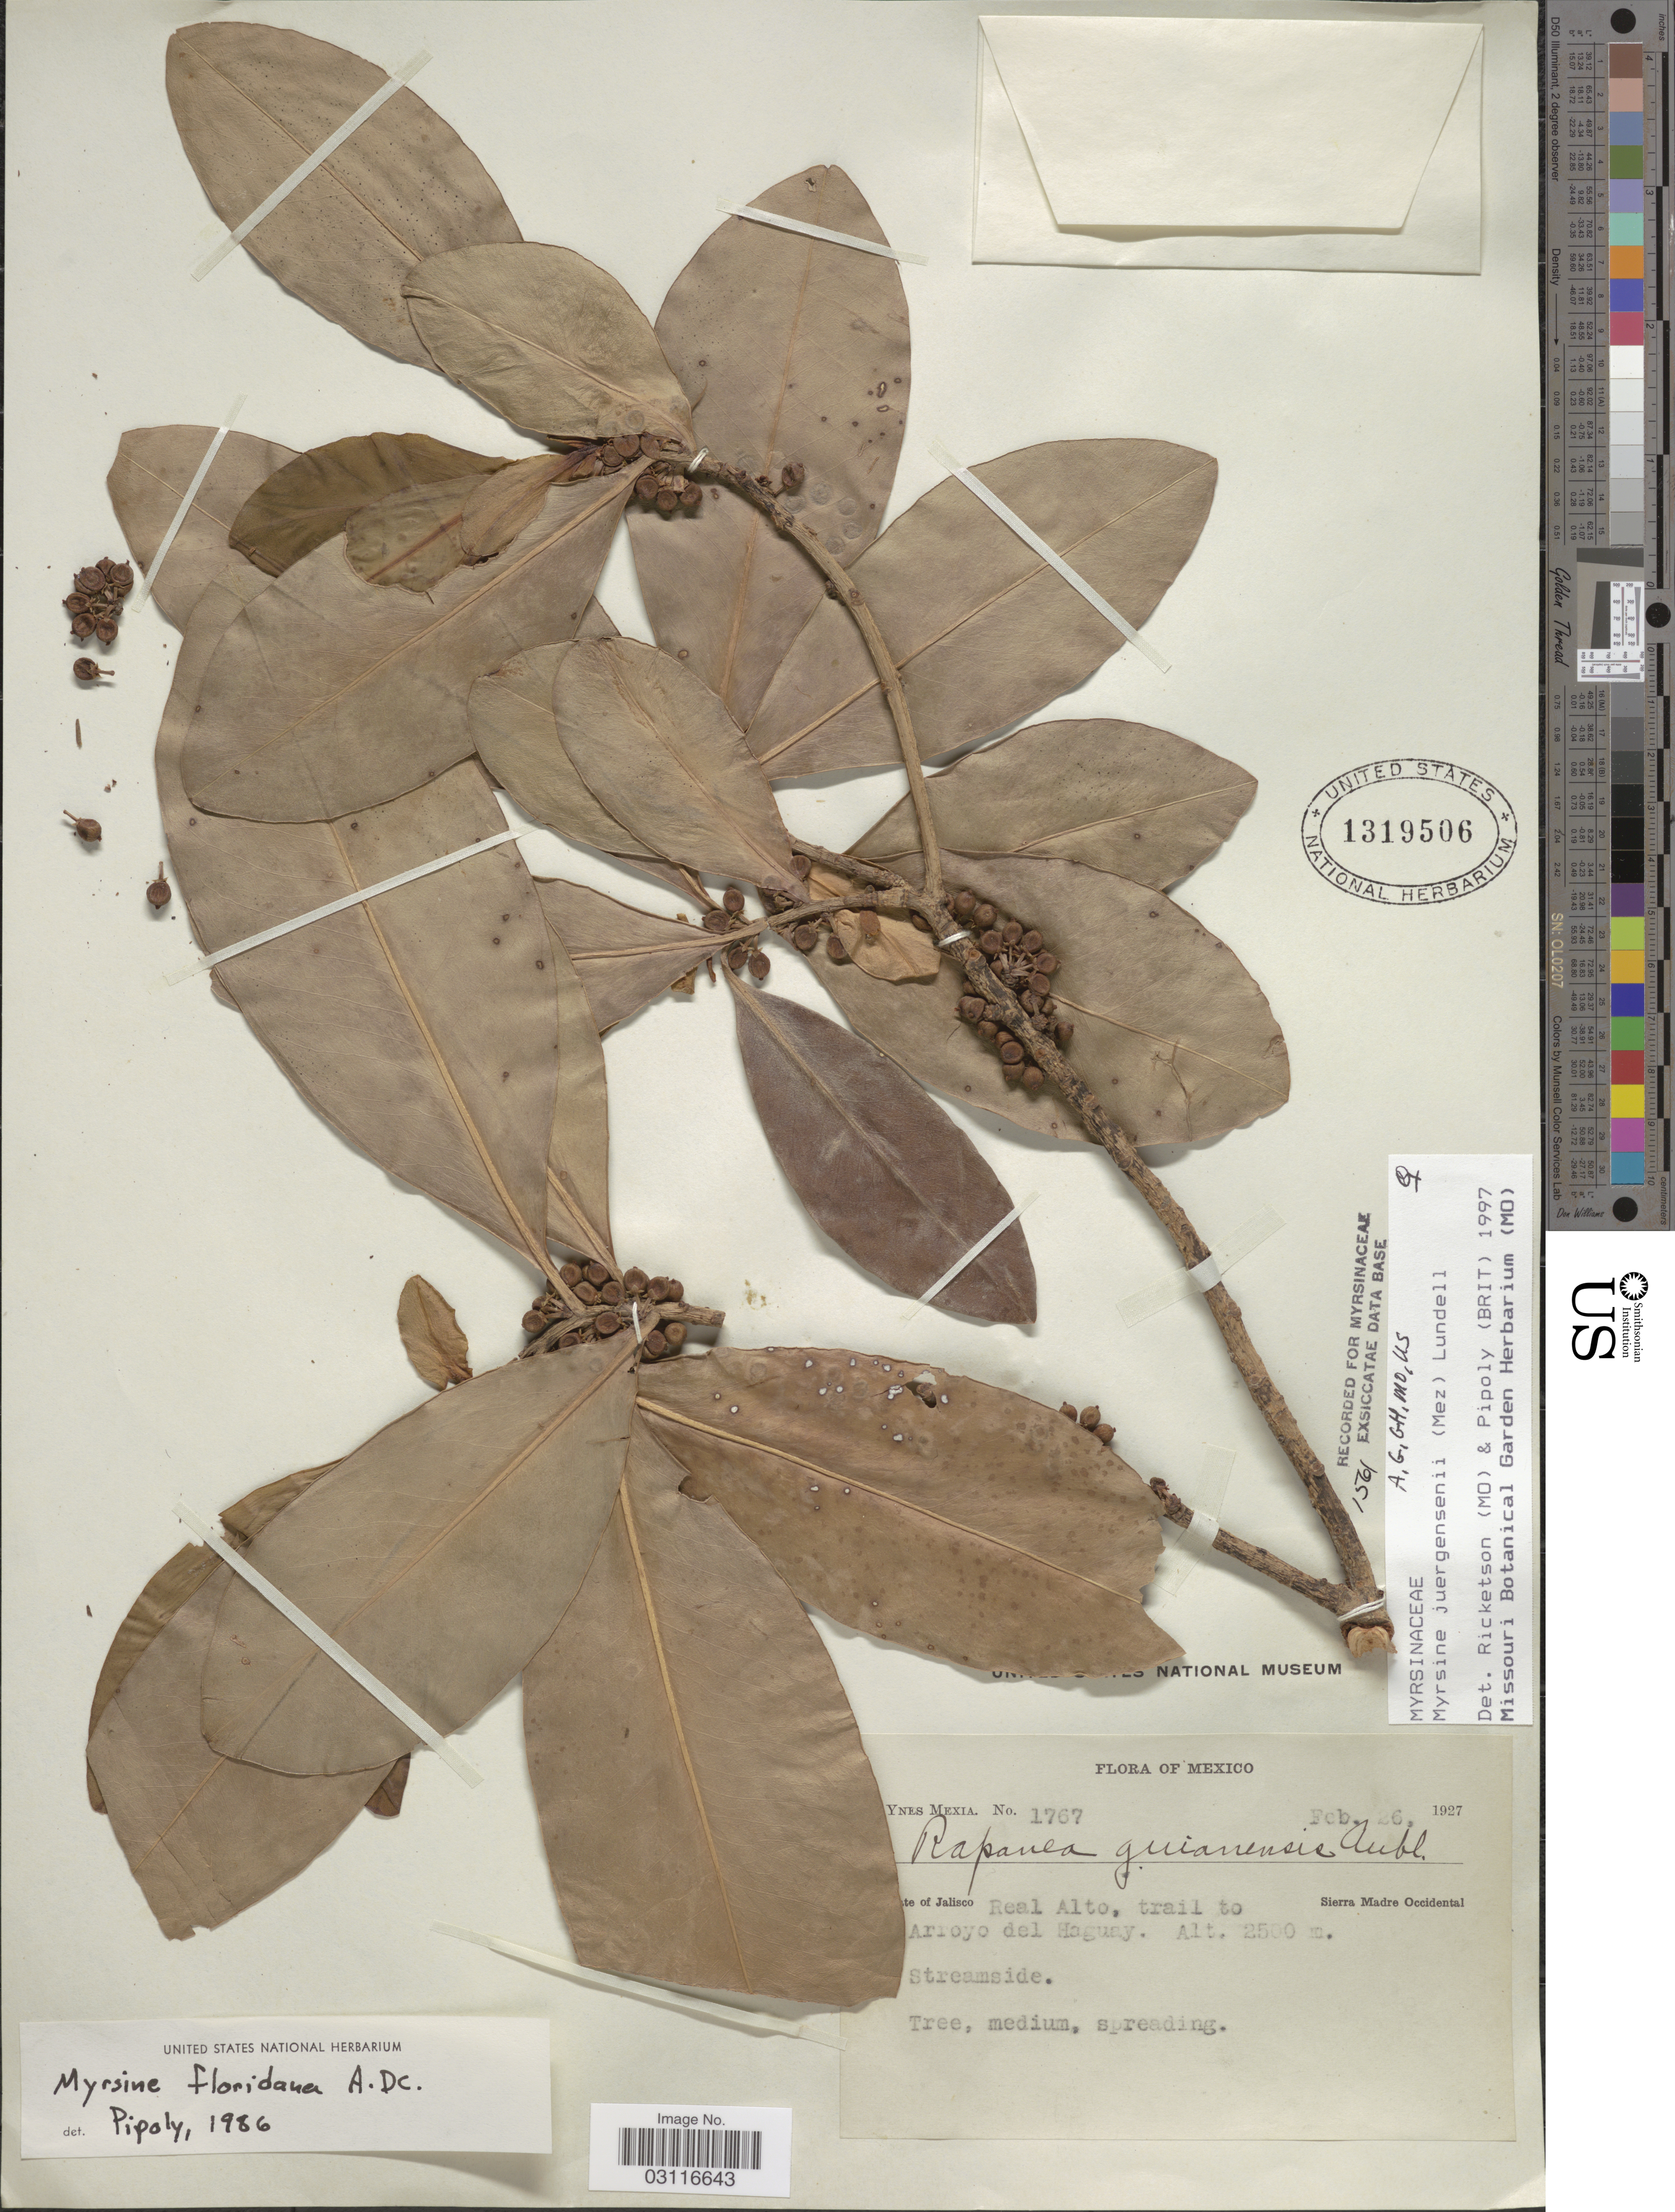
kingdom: Plantae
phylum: Tracheophyta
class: Magnoliopsida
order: Ericales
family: Primulaceae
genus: Myrsine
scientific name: Myrsine juergensenii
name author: (Mez) Lundell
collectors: Y. Mexia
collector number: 1767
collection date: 1927-02-26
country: Mexico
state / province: Jalisco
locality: Real Alto, trail to Arroyo del Haguay. Sierra Madre Occidental.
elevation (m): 2500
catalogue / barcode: US 1319506